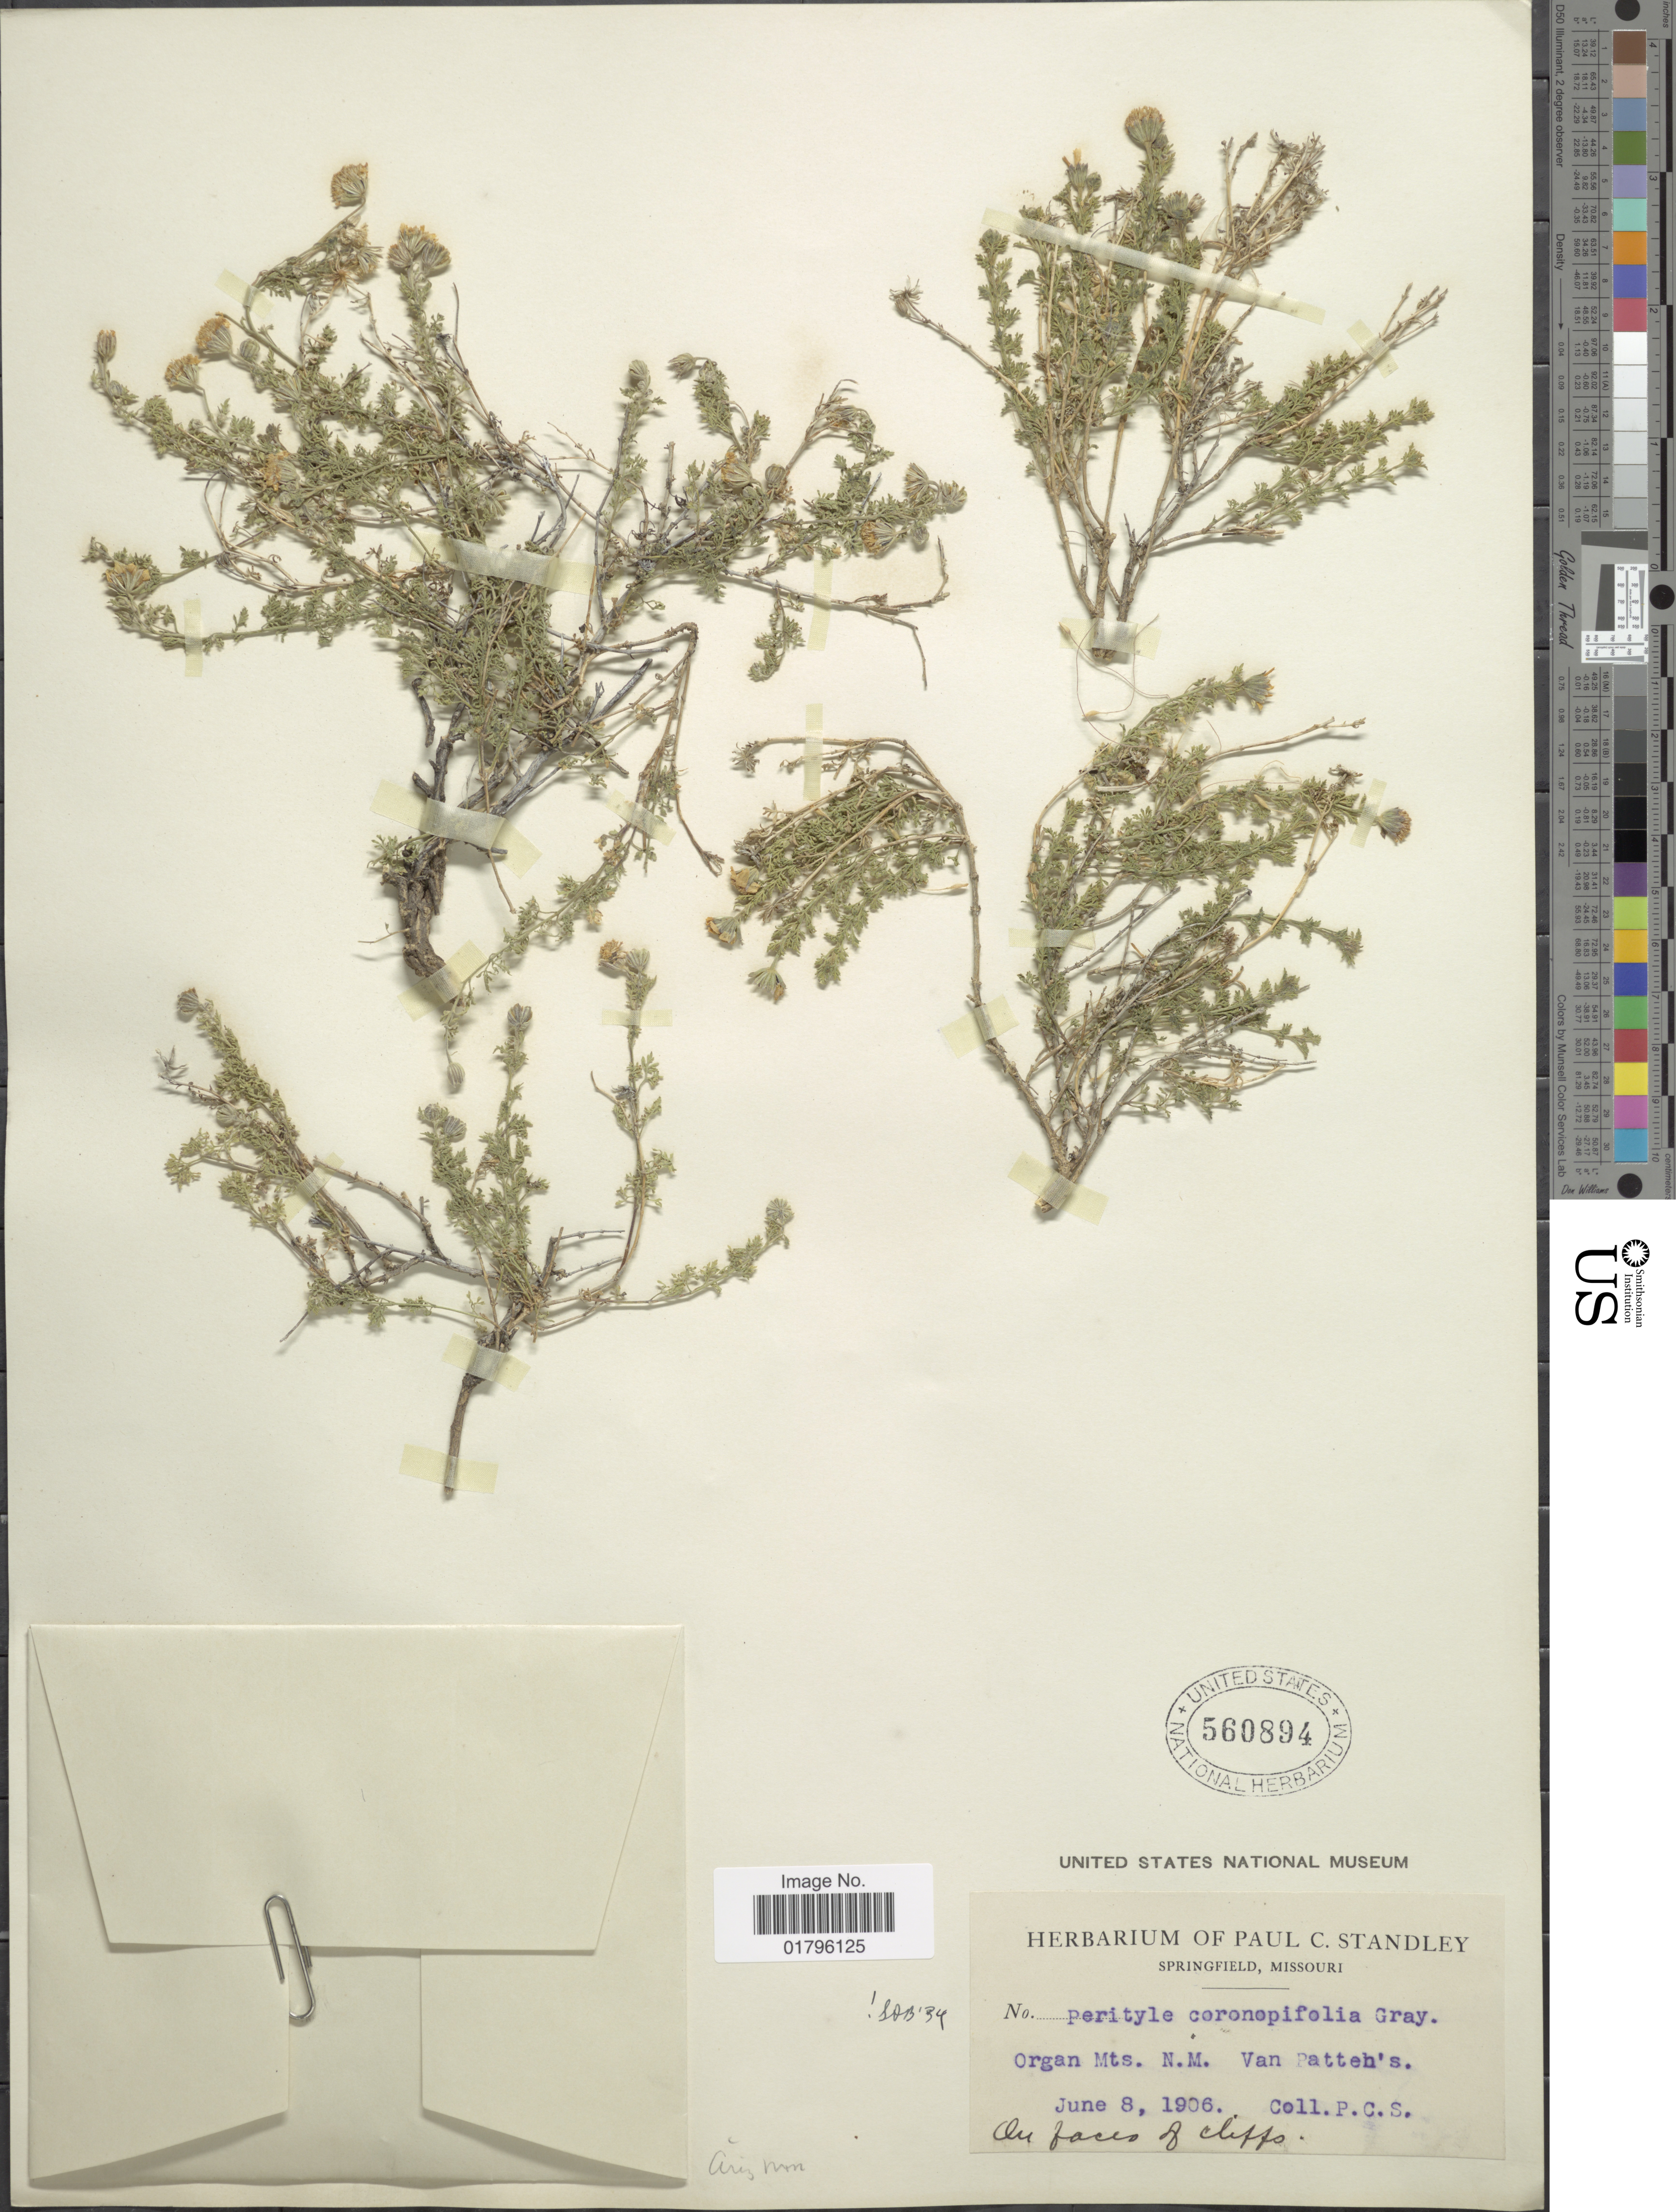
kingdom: Plantae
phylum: Tracheophyta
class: Magnoliopsida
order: Asterales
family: Asteraceae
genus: Perityle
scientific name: Perityle coronopifolia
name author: A. Gray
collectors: P. C. Standley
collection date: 1906-06-08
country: United States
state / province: New Mexico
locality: Organ Mts. Van Patten's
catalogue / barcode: US 560894